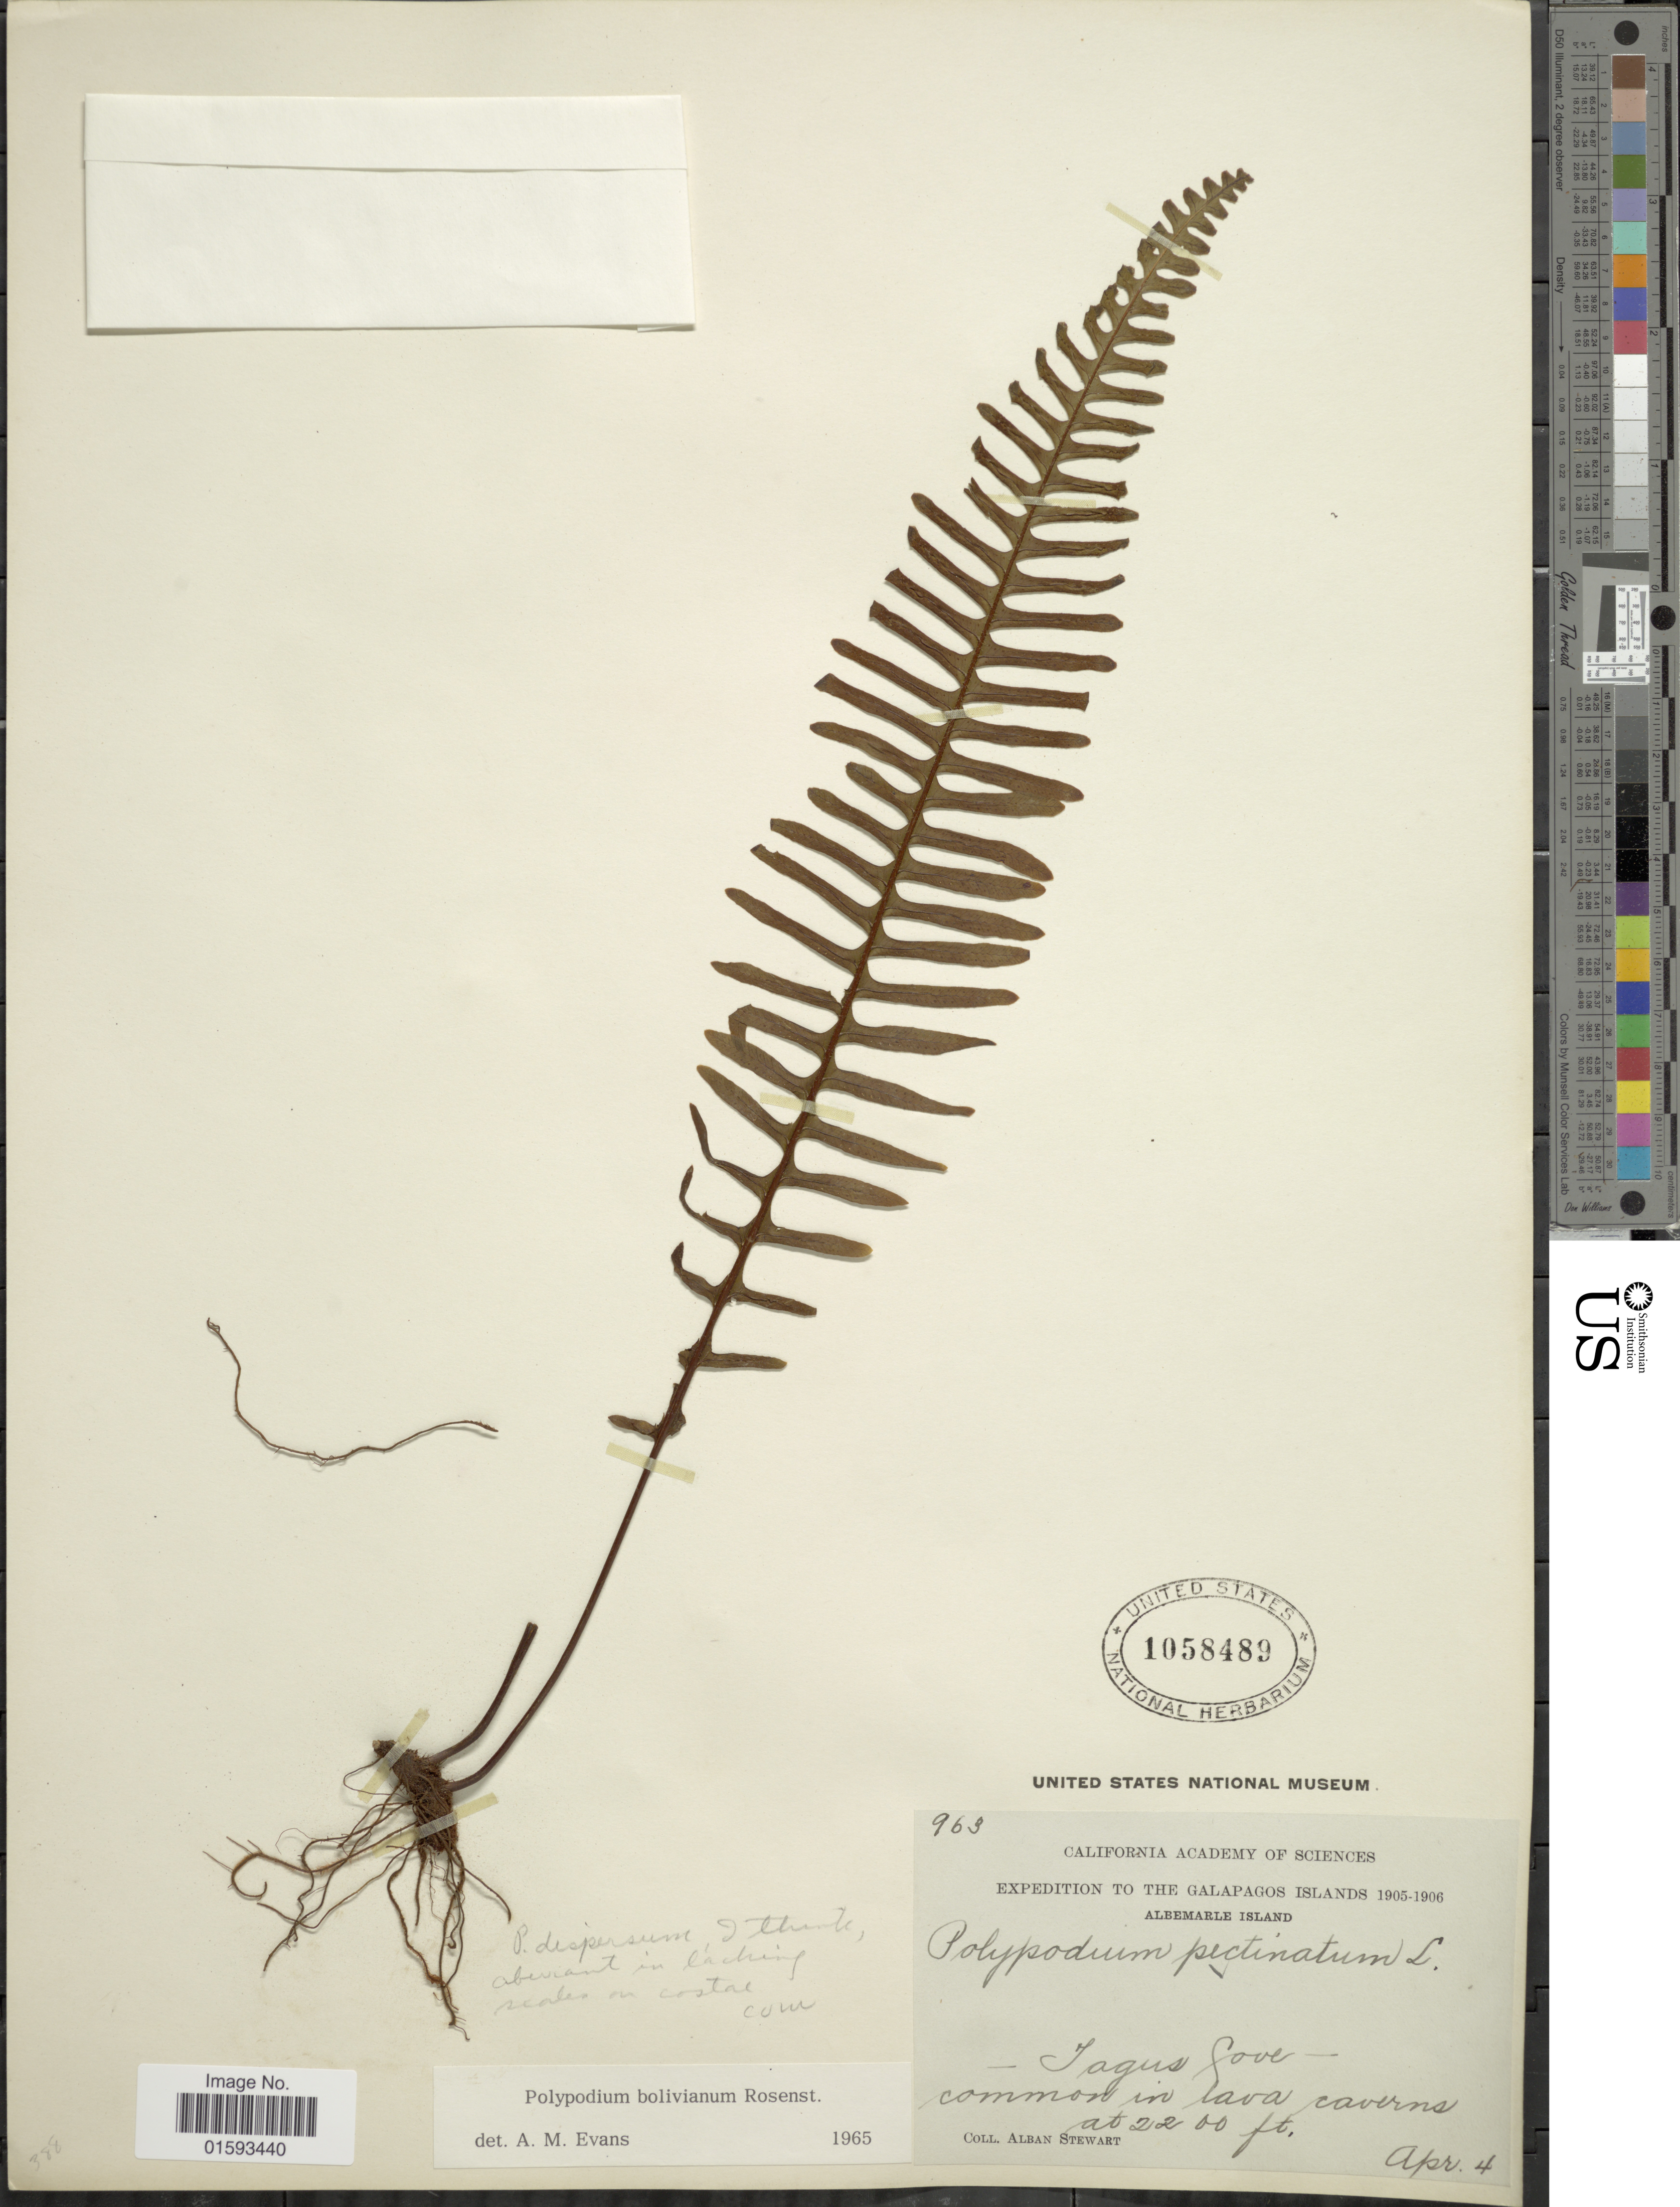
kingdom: Plantae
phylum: Tracheophyta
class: Polypodiopsida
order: Polypodiales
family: Polypodiaceae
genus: Pecluma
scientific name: Pecluma dispersa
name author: (A.M. Evans) M.G. Price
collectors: A. Stewart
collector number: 963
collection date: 1905-04-04/1906-04-04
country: Ecuador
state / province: Colón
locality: Galapagos Islands, Albemarle Island, Tagus Cove, common in lava caverns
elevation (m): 671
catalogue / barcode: US 1058489